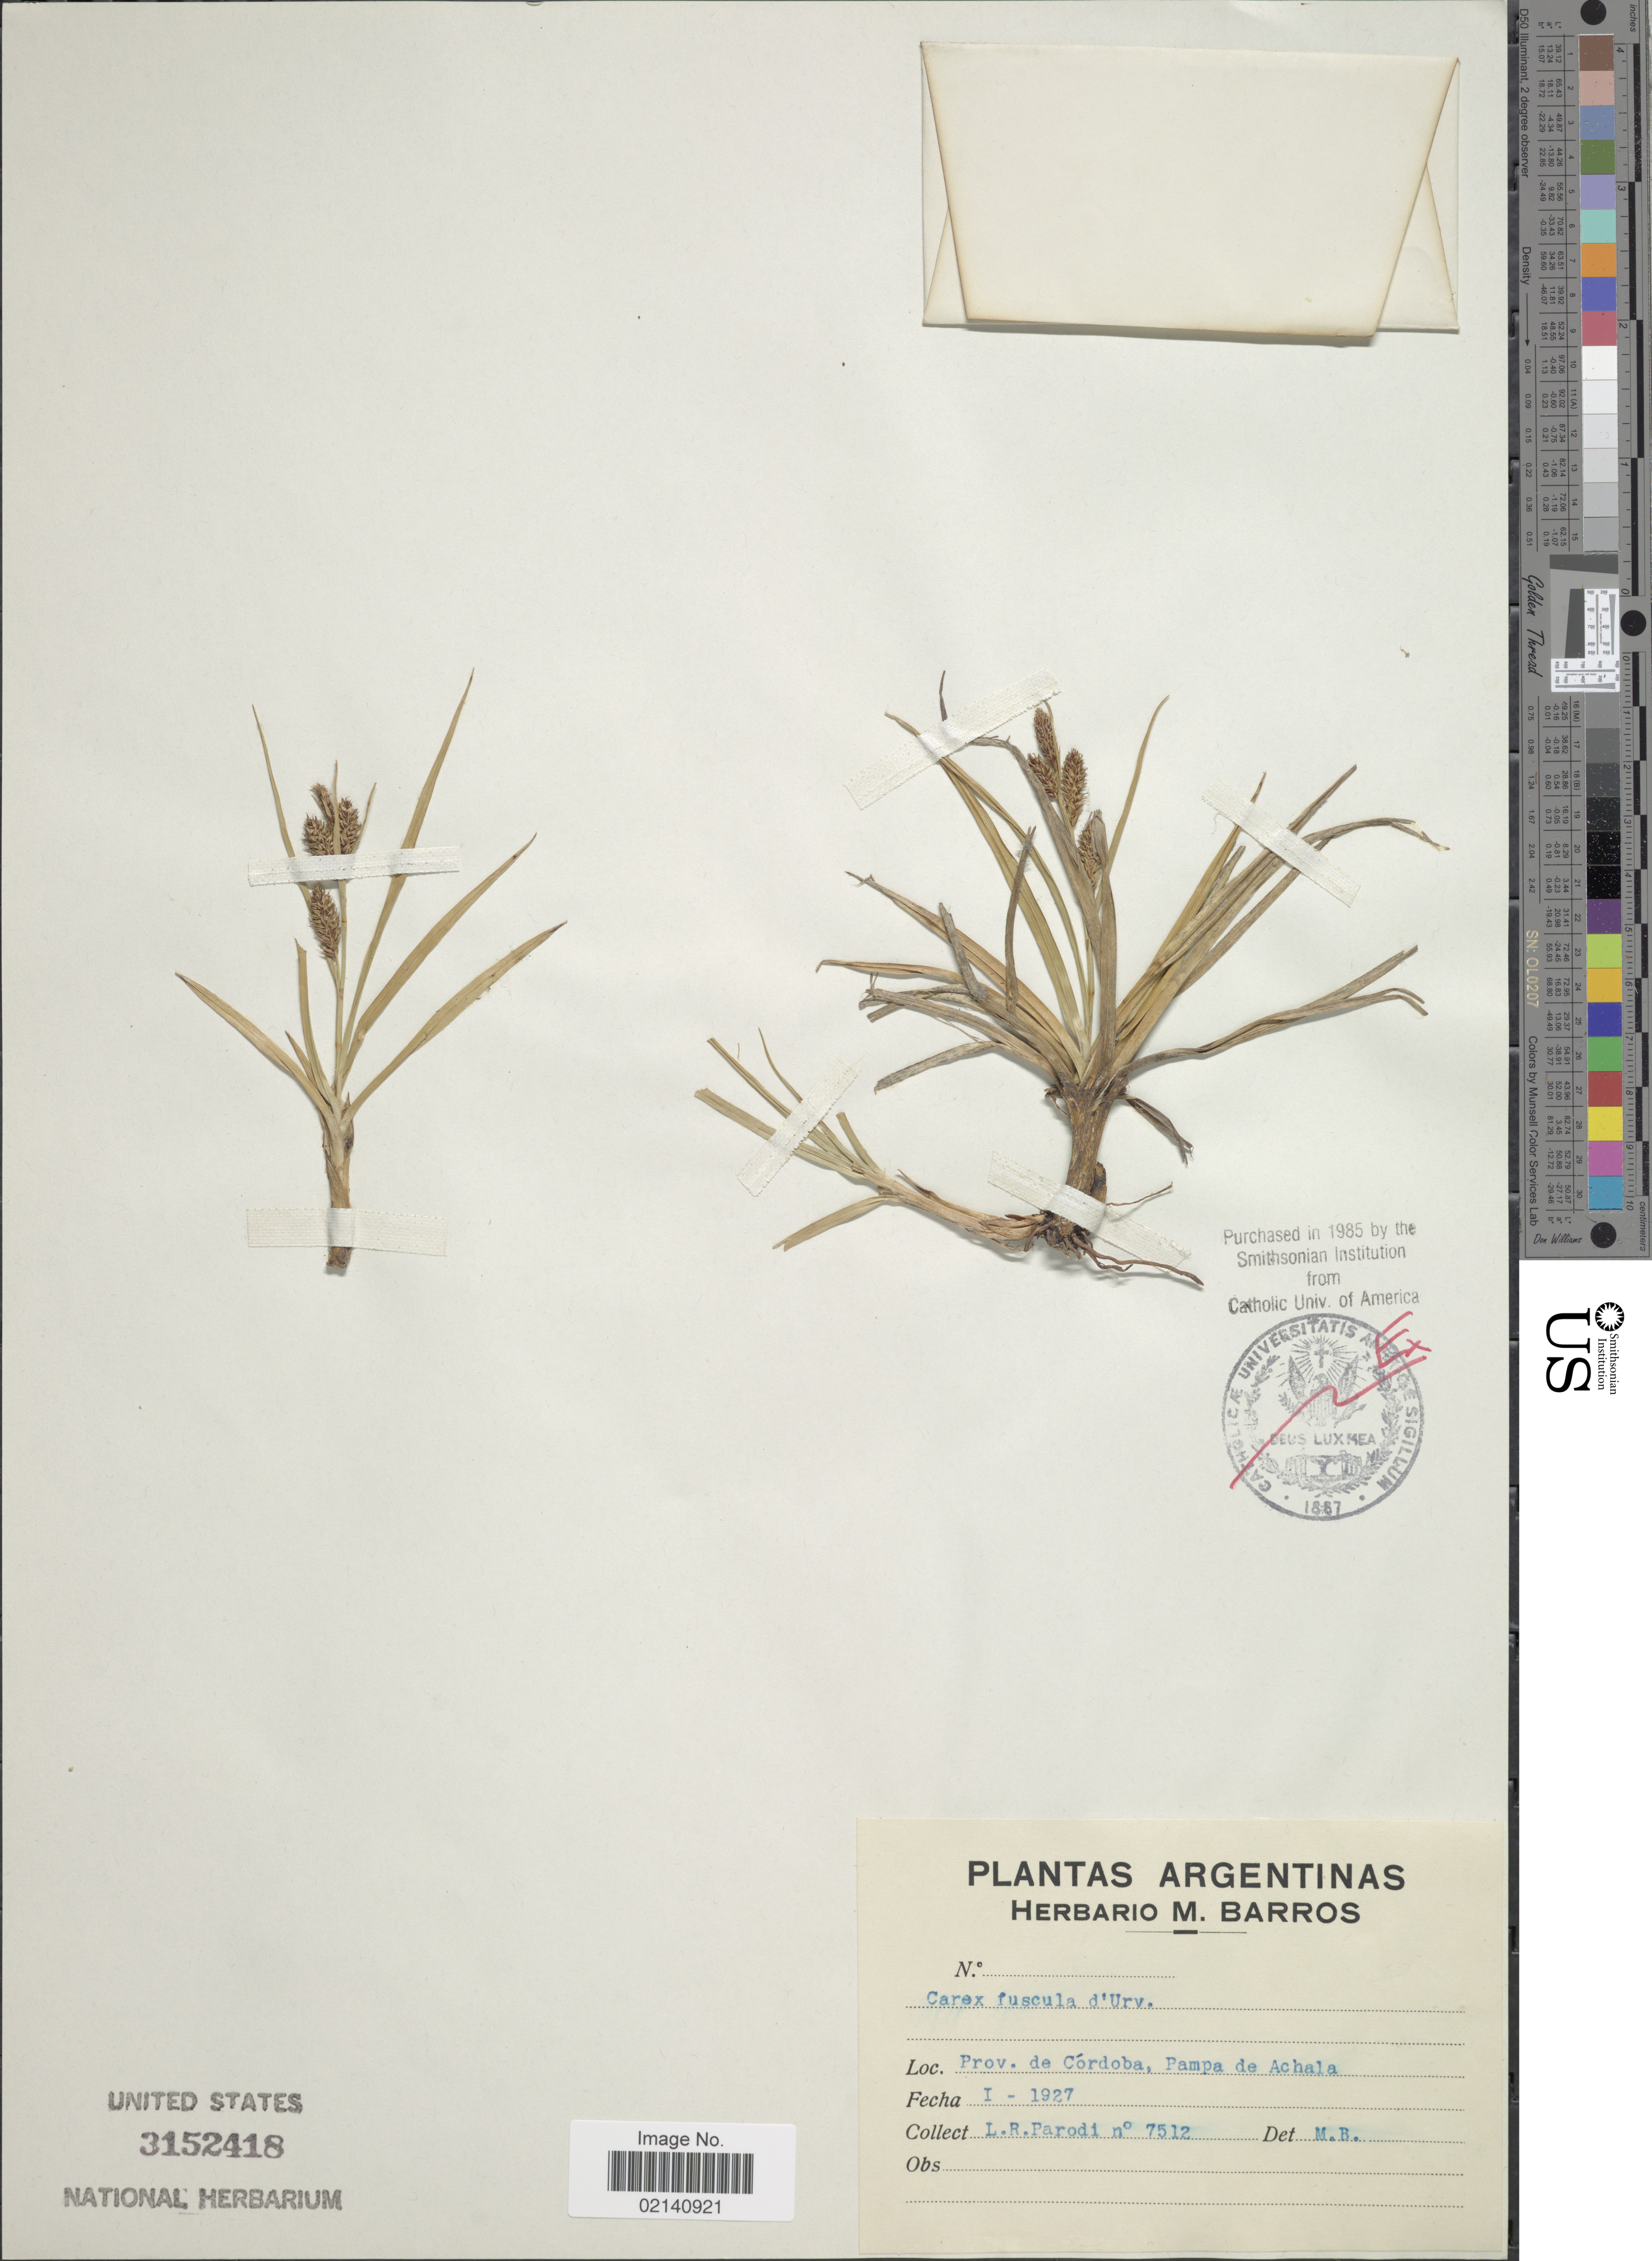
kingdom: Plantae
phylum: Tracheophyta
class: Liliopsida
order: Poales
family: Cyperaceae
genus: Carex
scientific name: Carex fuscula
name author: d'Urv.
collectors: L. R. Parodi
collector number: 7512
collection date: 1927-01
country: Argentina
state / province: Cordoba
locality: Pampa de Achala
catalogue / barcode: US 3152418